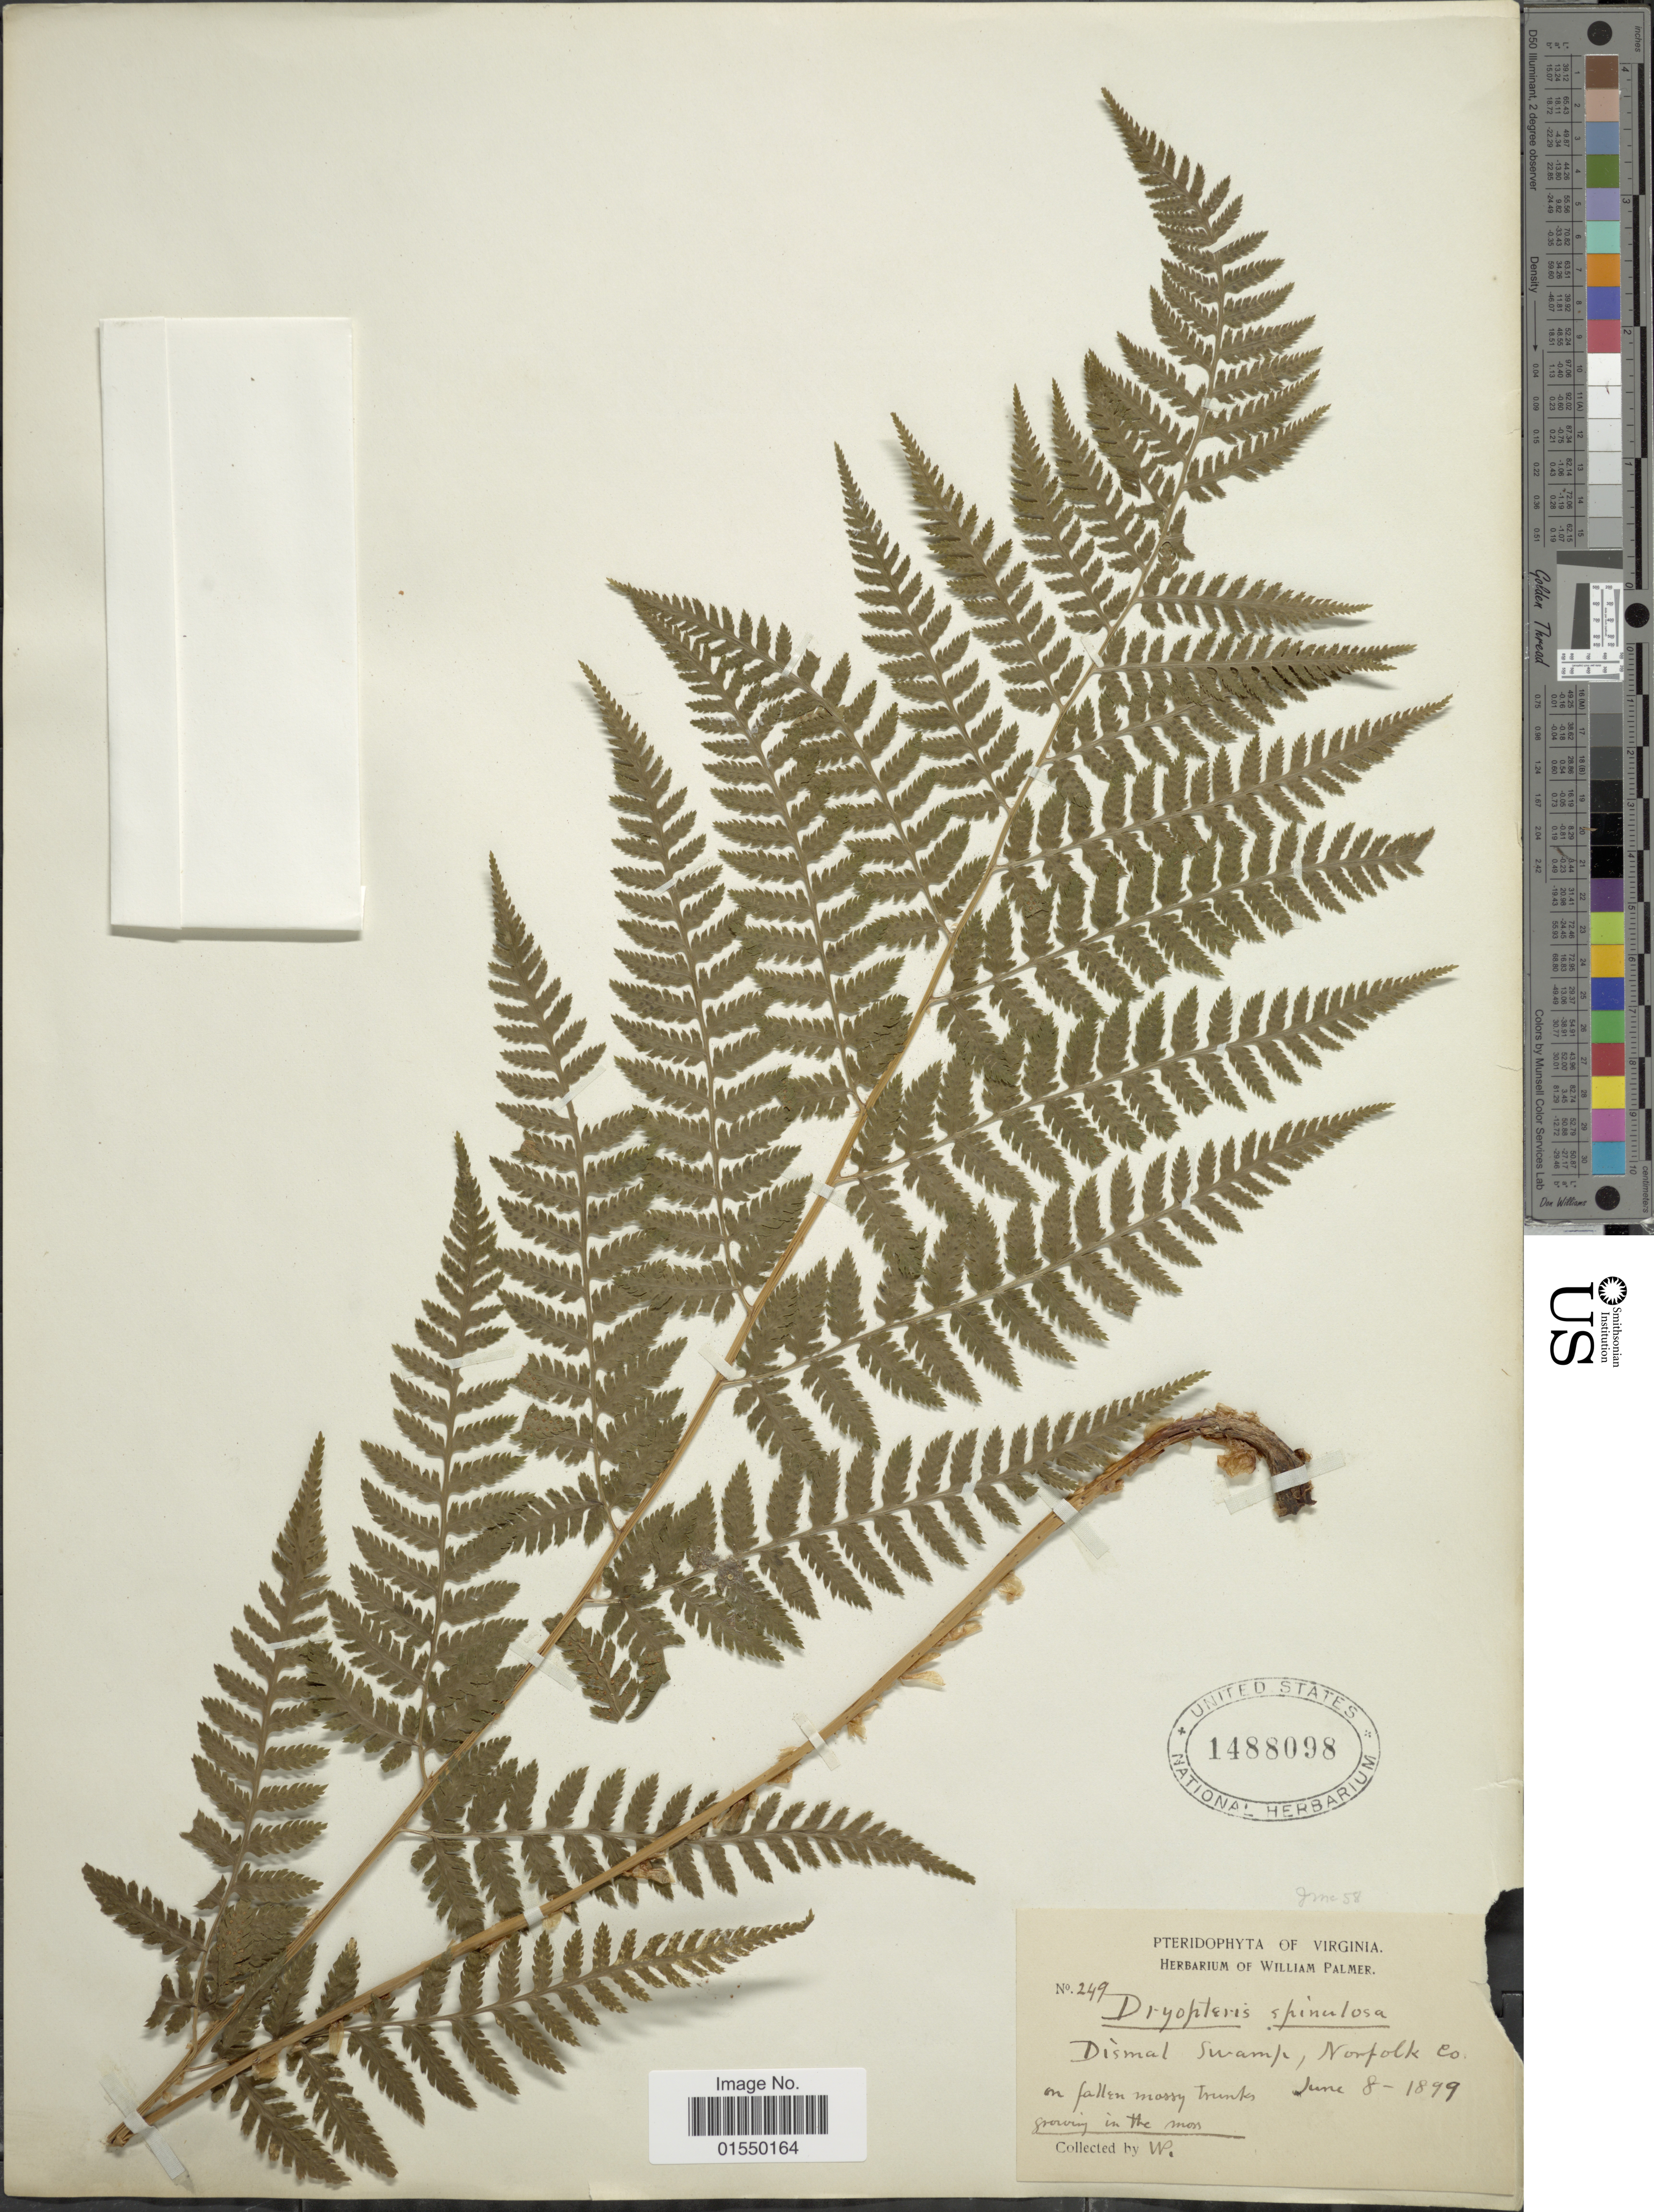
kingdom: Plantae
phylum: Tracheophyta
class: Polypodiopsida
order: Polypodiales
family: Dryopteridaceae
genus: Dryopteris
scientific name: Dryopteris carthusiana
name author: (Villars) H.P. Fuchs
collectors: W. Palmer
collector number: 249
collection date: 1899-06-08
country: United States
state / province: Virginia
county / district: City of Norfolk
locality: Dismal swamp, Norfolk Co.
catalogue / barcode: US 1488098